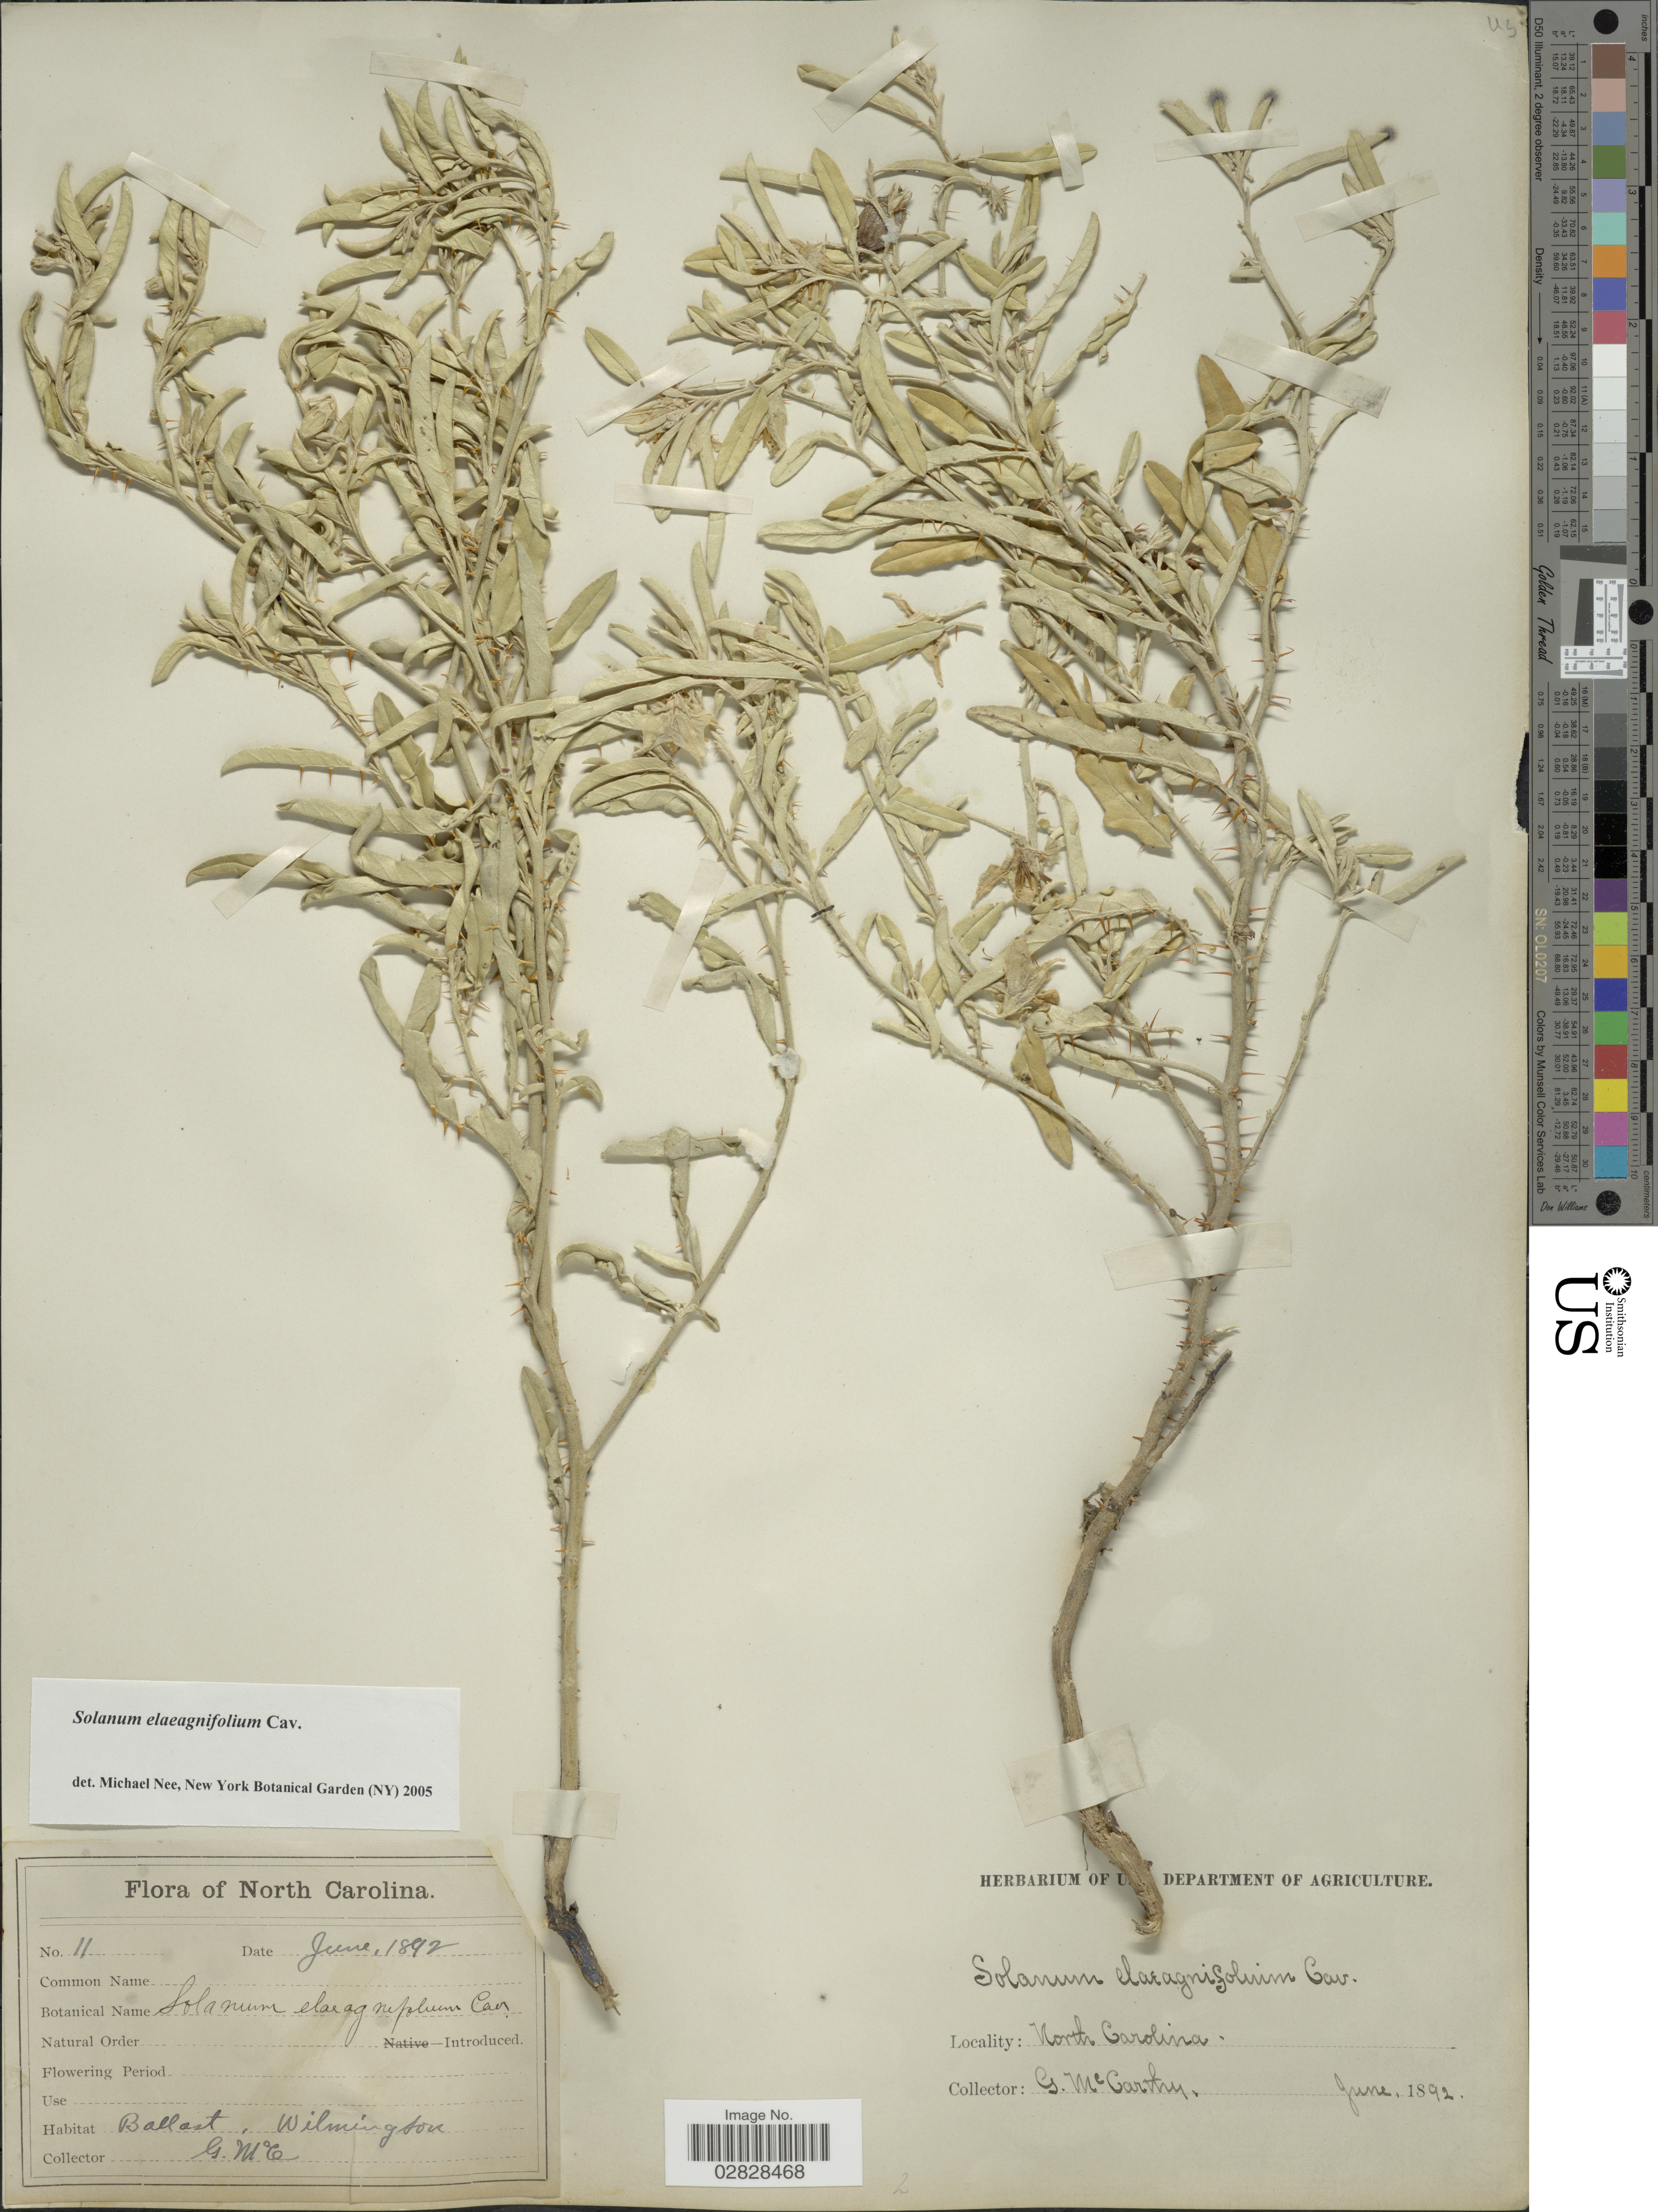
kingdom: Plantae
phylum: Tracheophyta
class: Magnoliopsida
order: Solanales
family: Solanaceae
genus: Solanum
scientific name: Solanum elaeagnifolium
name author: Cav.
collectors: G. M. McCarthy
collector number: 11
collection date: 1892-06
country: United States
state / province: North Carolina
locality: Ballast, Wilmington.